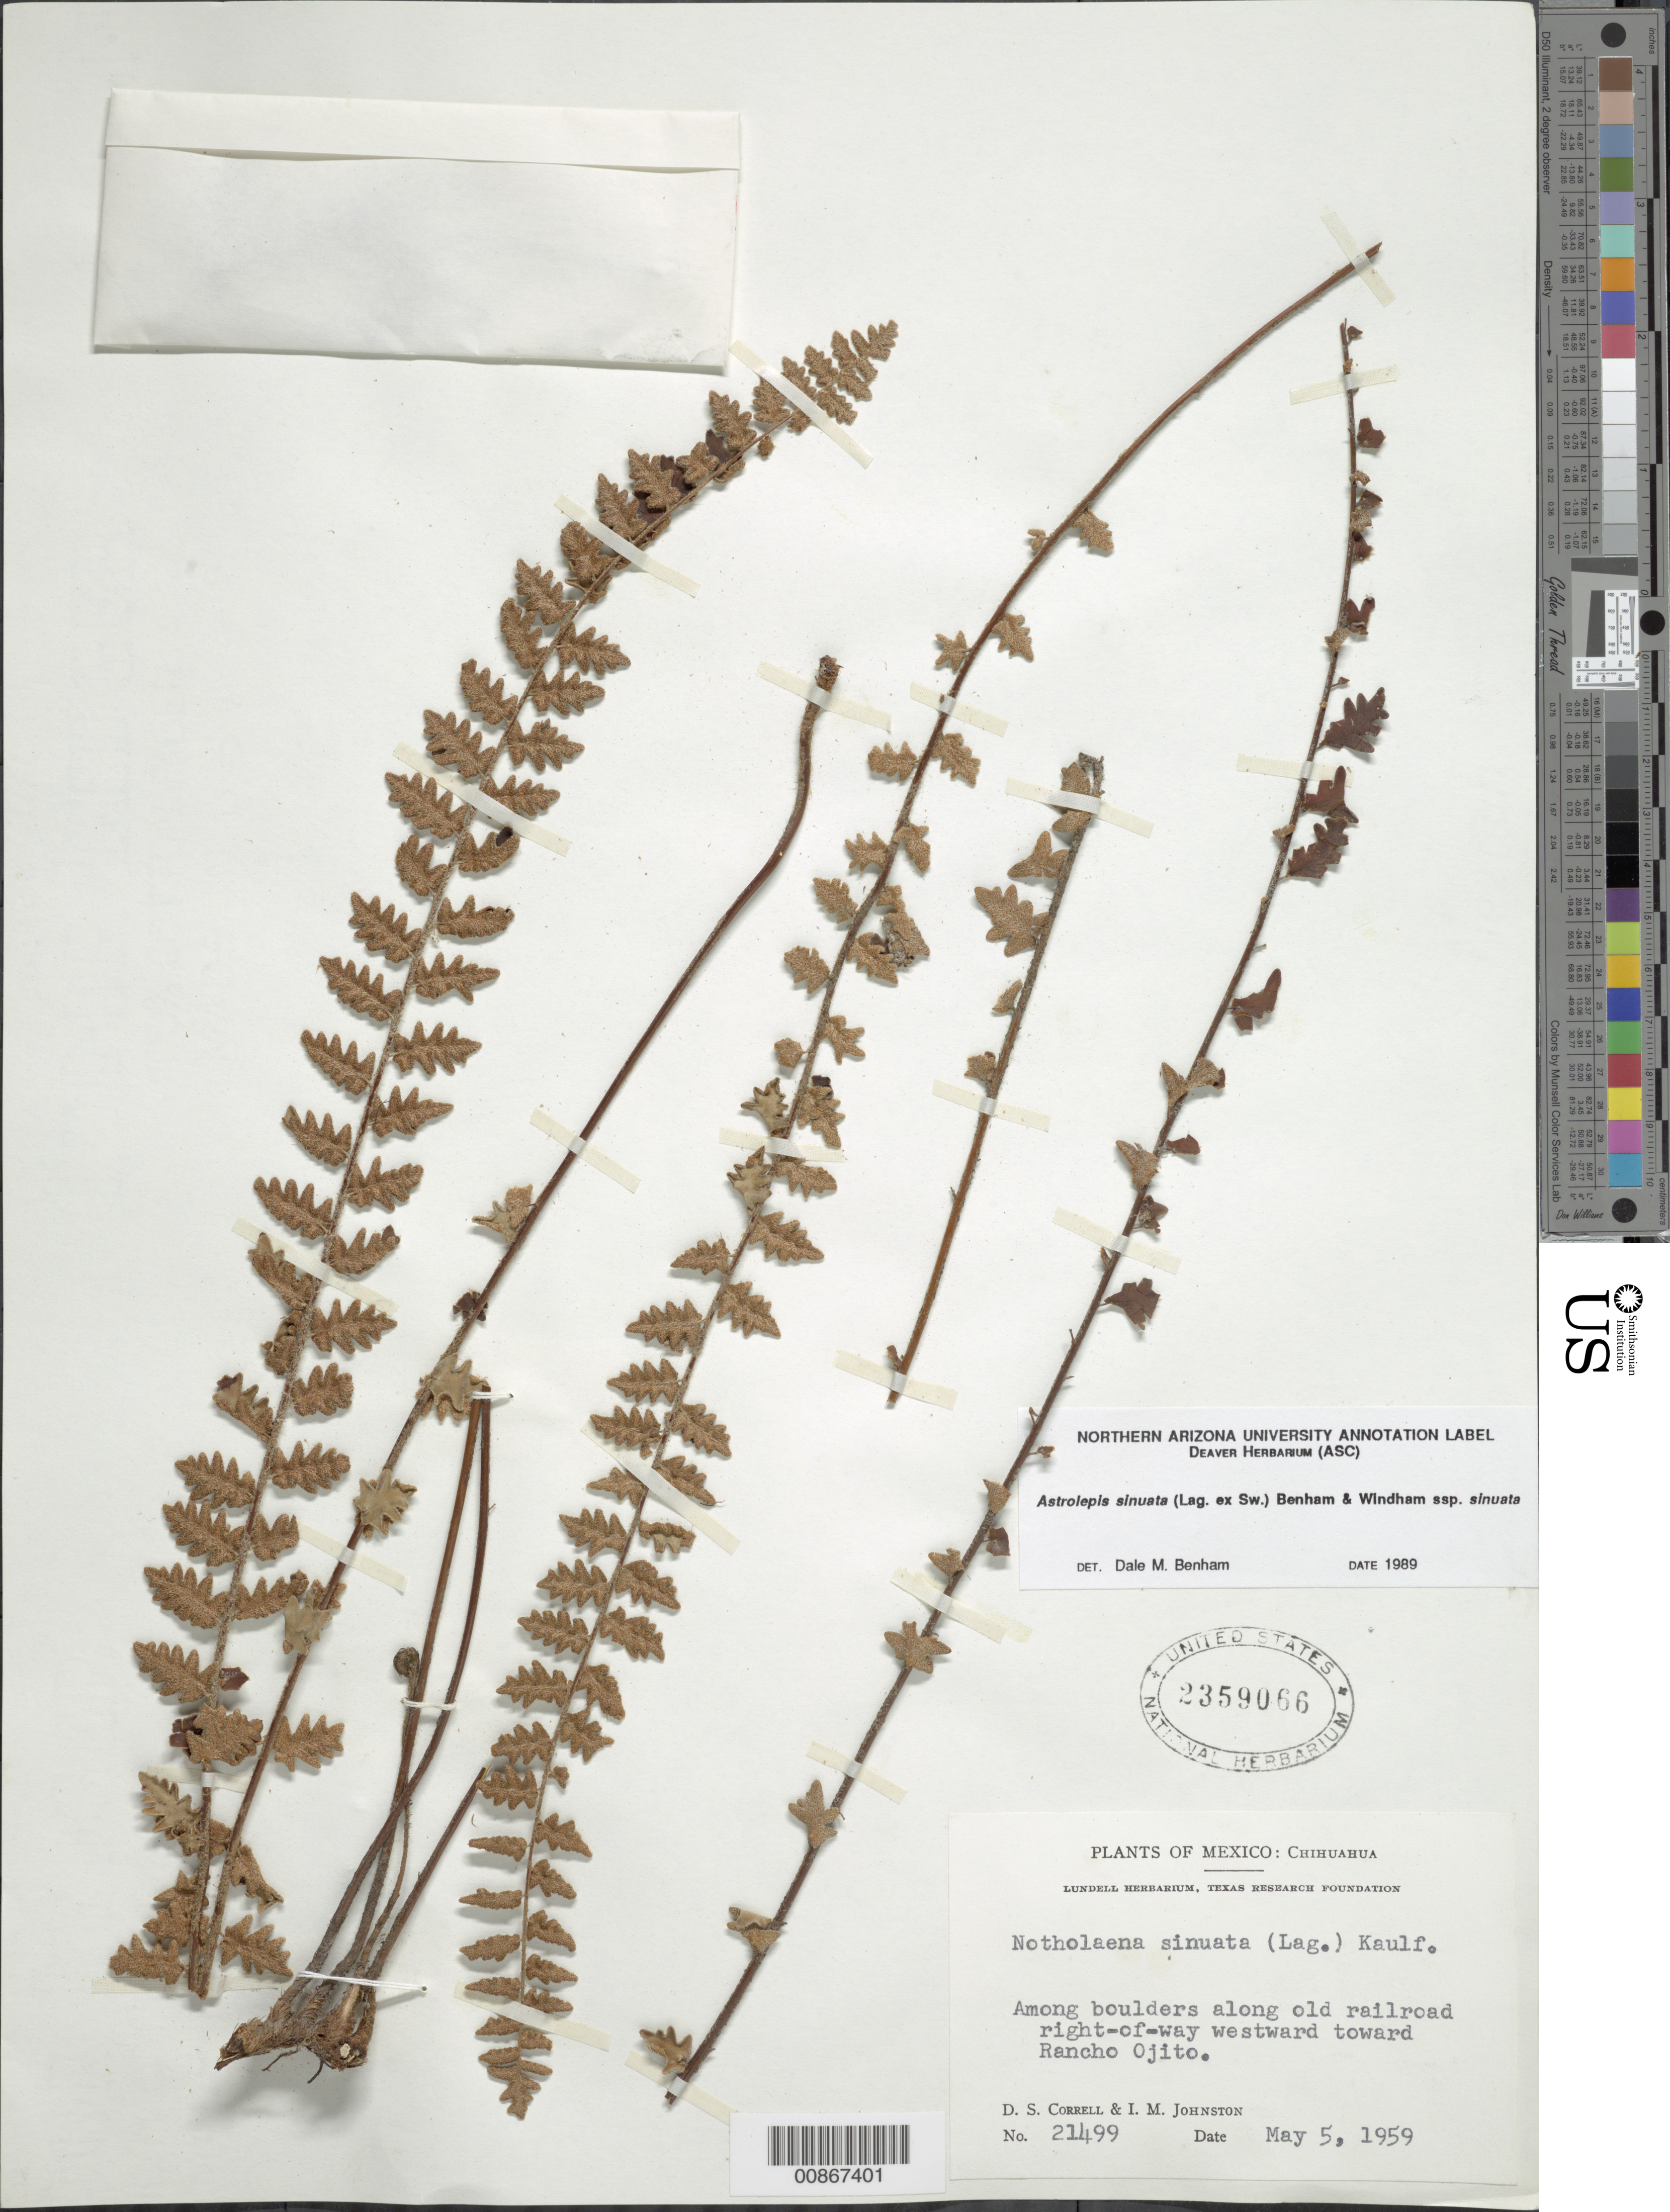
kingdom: Plantae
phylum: Tracheophyta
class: Polypodiopsida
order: Polypodiales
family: Pteridaceae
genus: Astrolepis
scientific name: Astrolepis sinuata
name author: (Lag. ex Sw.) D.M. Benham & Windham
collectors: D. S. Correll & I.M. Johnston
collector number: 21499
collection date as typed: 05 May 1959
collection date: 1959-05-05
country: Mexico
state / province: Chihuahua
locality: Along old railroad right-of-way westward toward Rancho Ojito.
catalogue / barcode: US 2359066